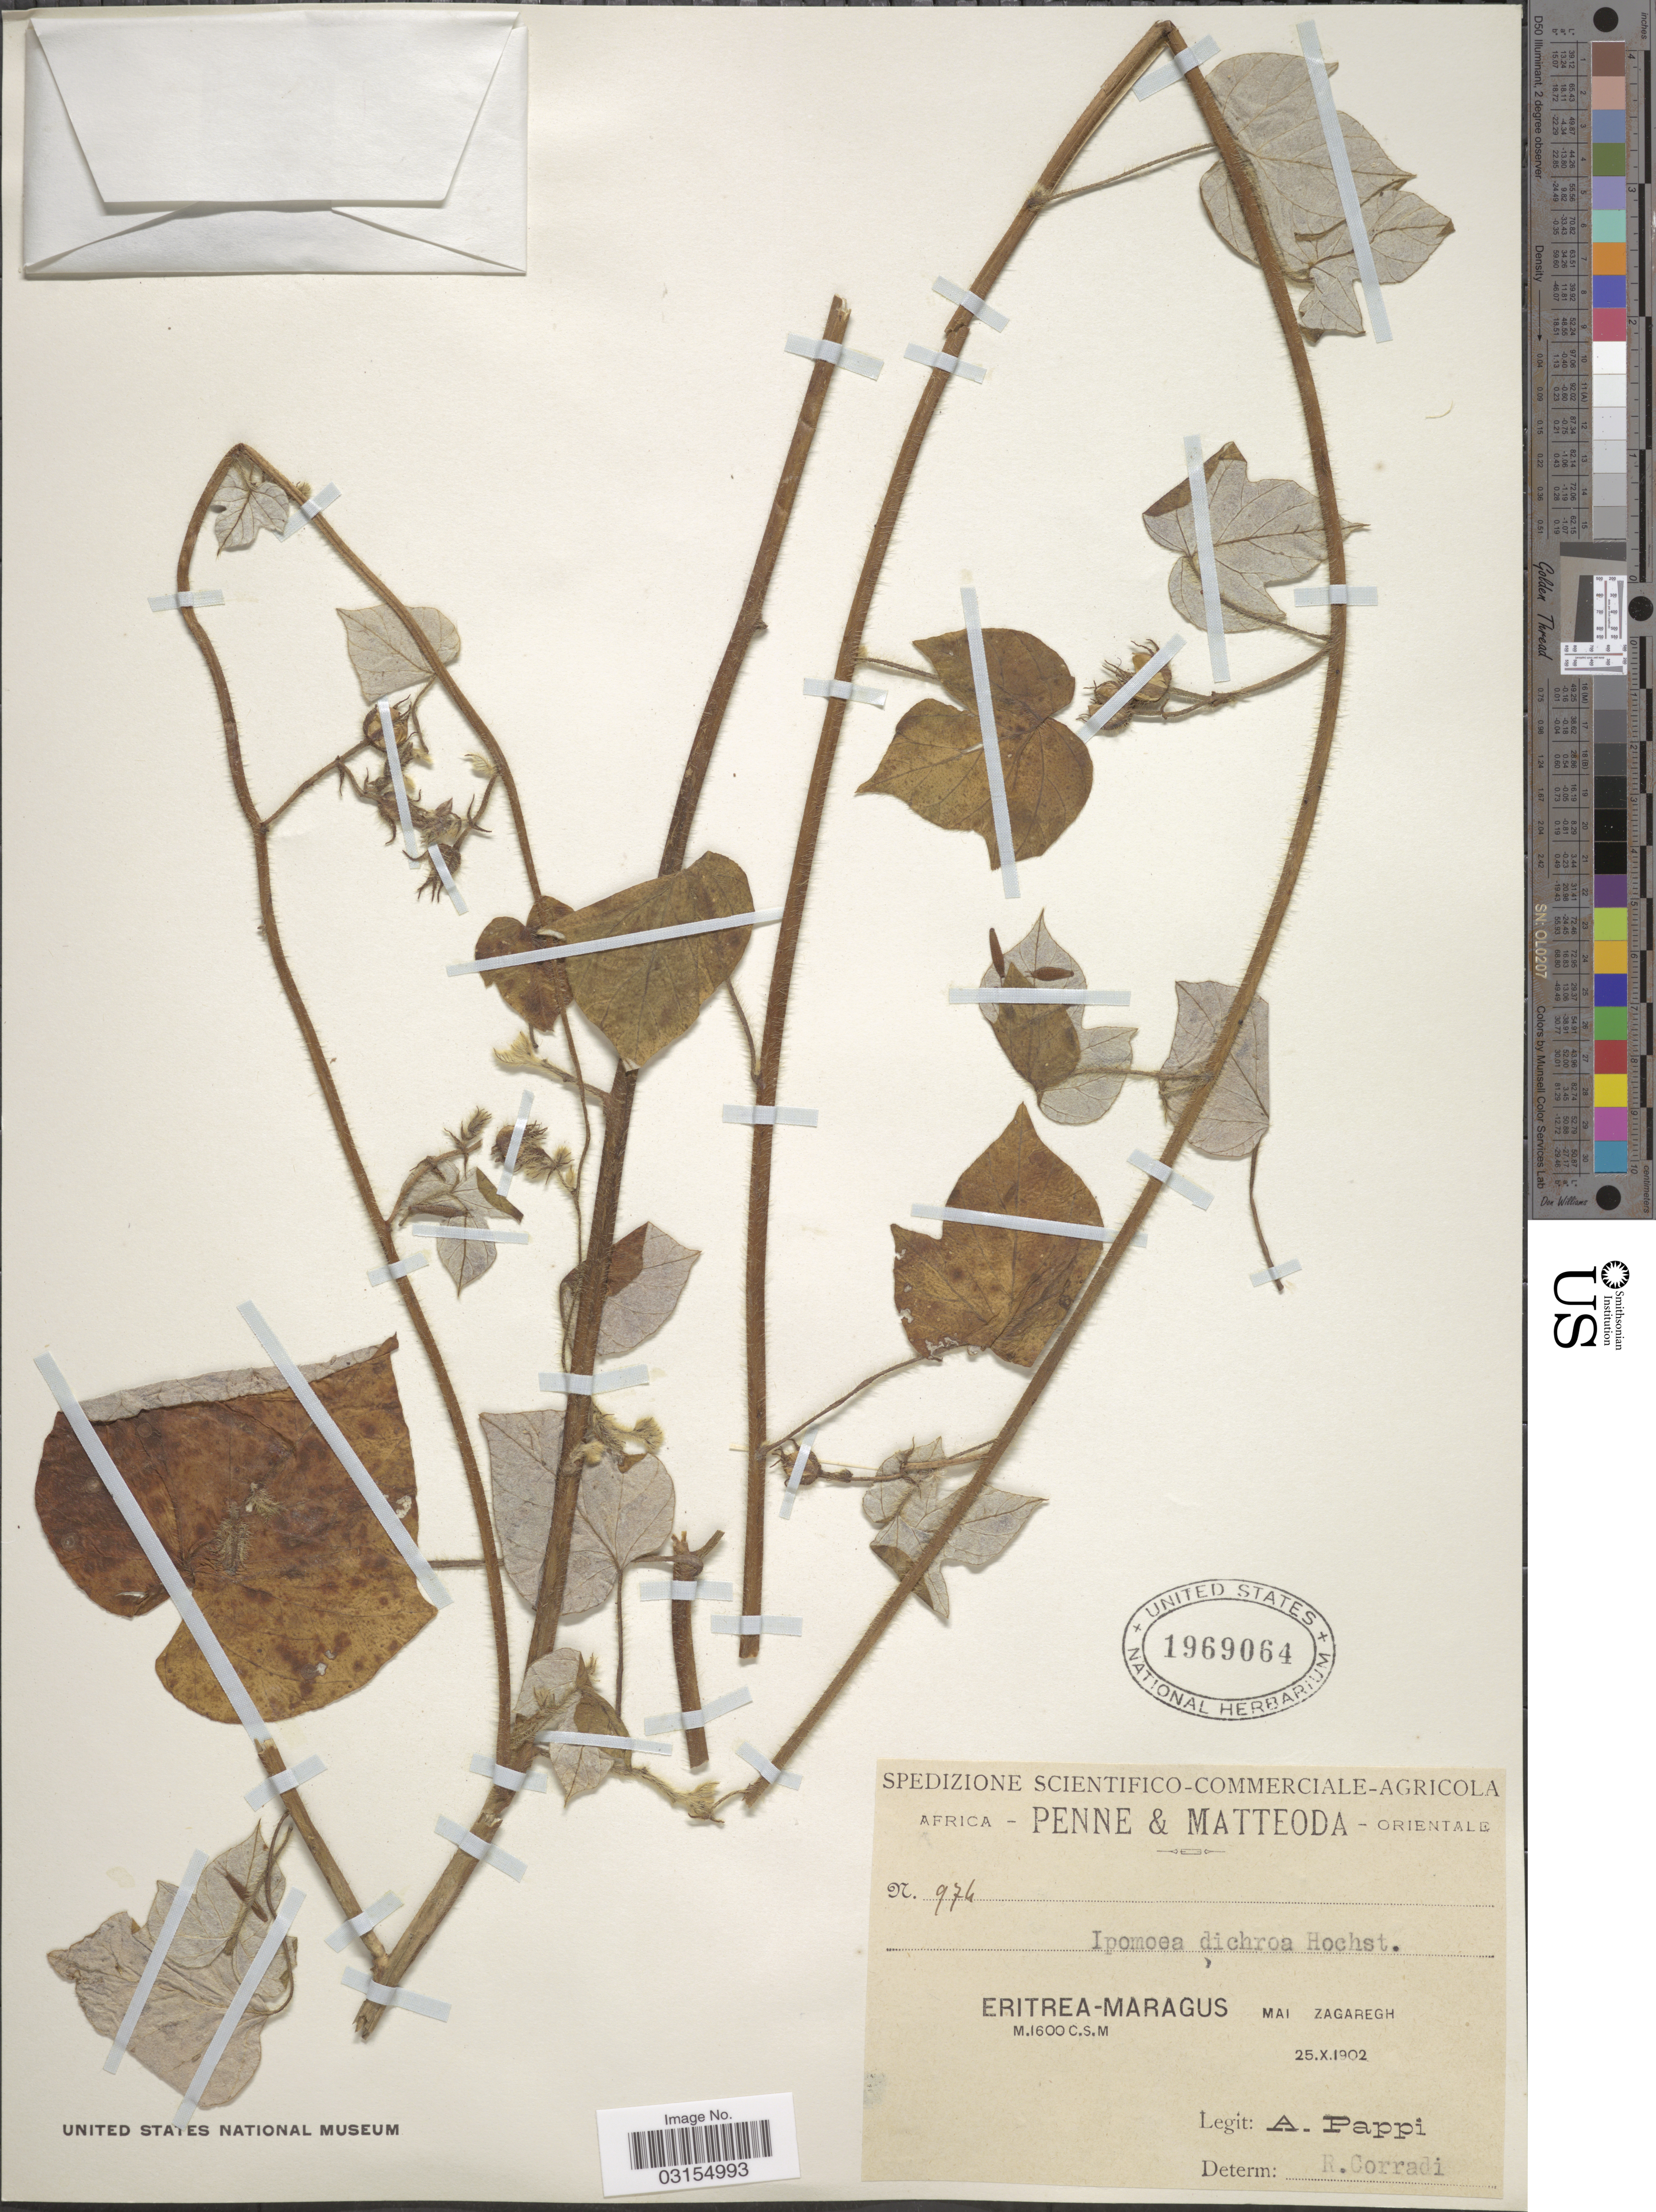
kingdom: Plantae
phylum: Tracheophyta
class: Magnoliopsida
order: Solanales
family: Convolvulaceae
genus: Ipomoea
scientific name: Ipomoea aitonii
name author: Lindl.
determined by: Strong, Mark T., (BOT), Smithsonian Institution - National Museum of Natural History (UNITED STATES)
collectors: A. Pappi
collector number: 974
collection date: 1902-10-25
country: Eritrea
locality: Eritrea-Maragus mai Zagaregh.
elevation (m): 1600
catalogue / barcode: US 1969064